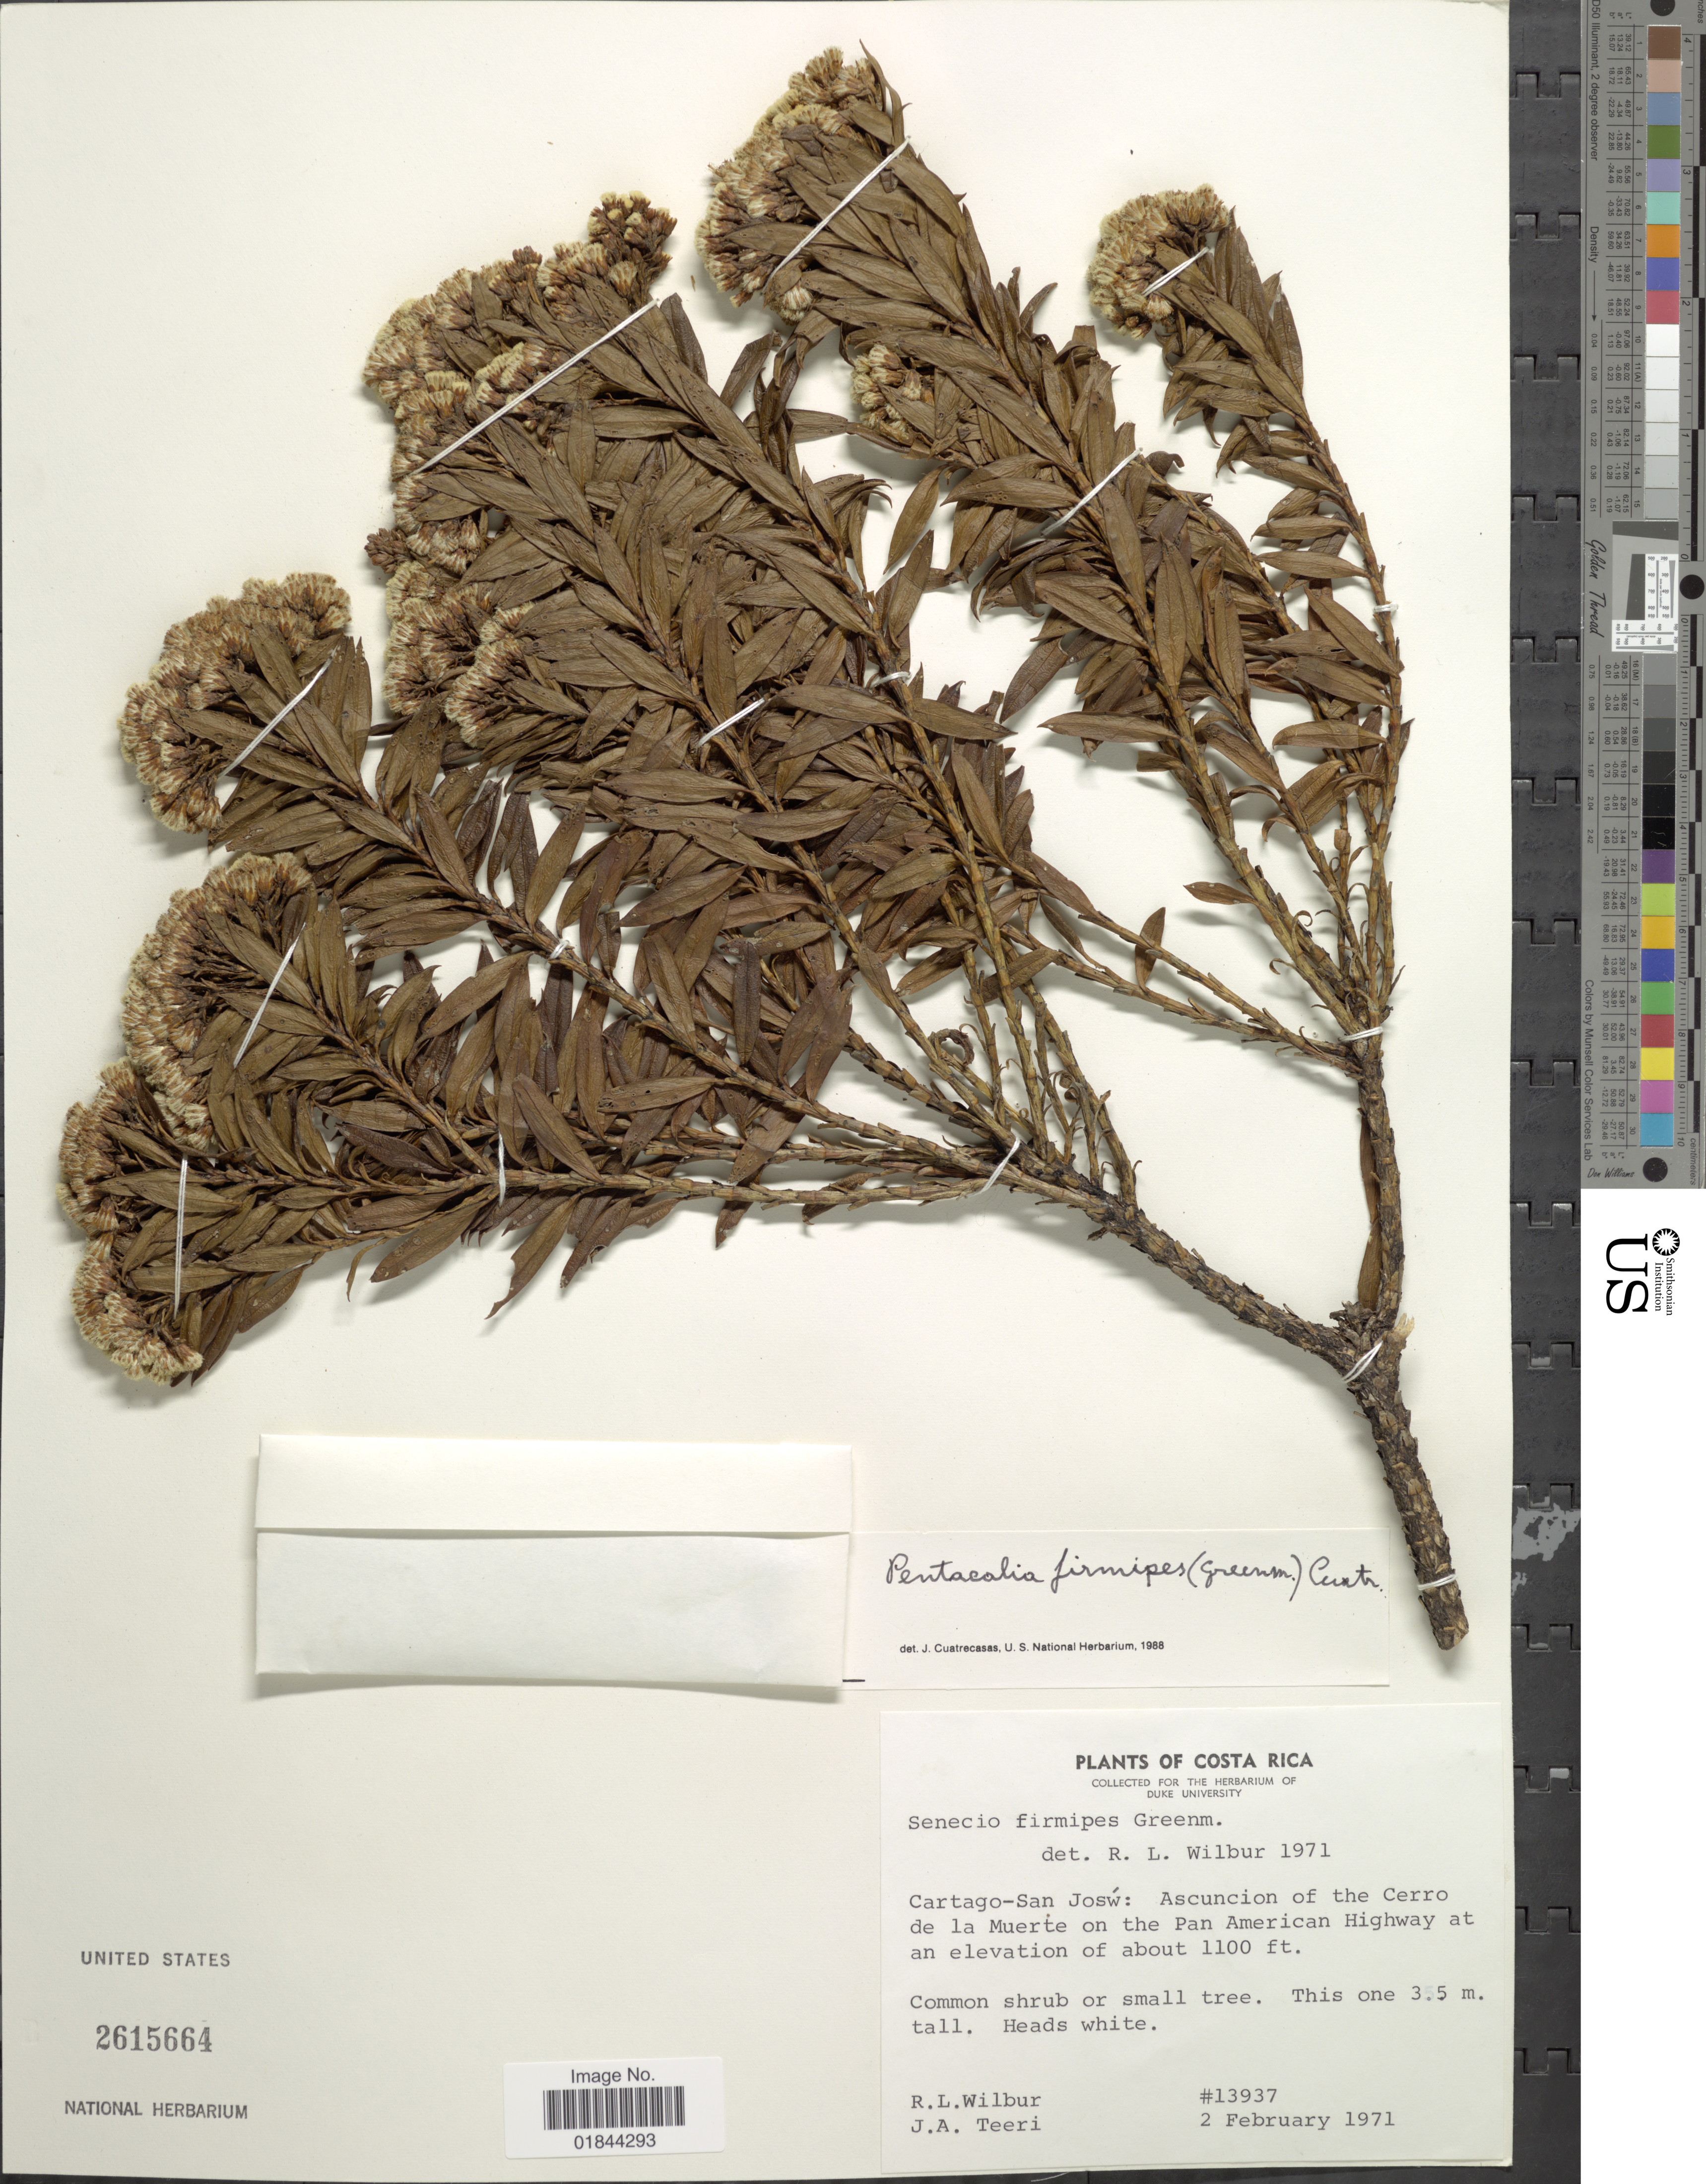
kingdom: Plantae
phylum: Tracheophyta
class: Magnoliopsida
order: Asterales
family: Asteraceae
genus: Pentacalia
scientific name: Pentacalia firmipes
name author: (Greenm.) Cuatrec.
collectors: R. L. Wilbur & J. Teeri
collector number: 13937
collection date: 1971-02-02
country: Costa Rica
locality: Cartago-San Josw: Ascuncion of the Cerro de la Muerte on the Pan American Highway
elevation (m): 335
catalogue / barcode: US 2615664